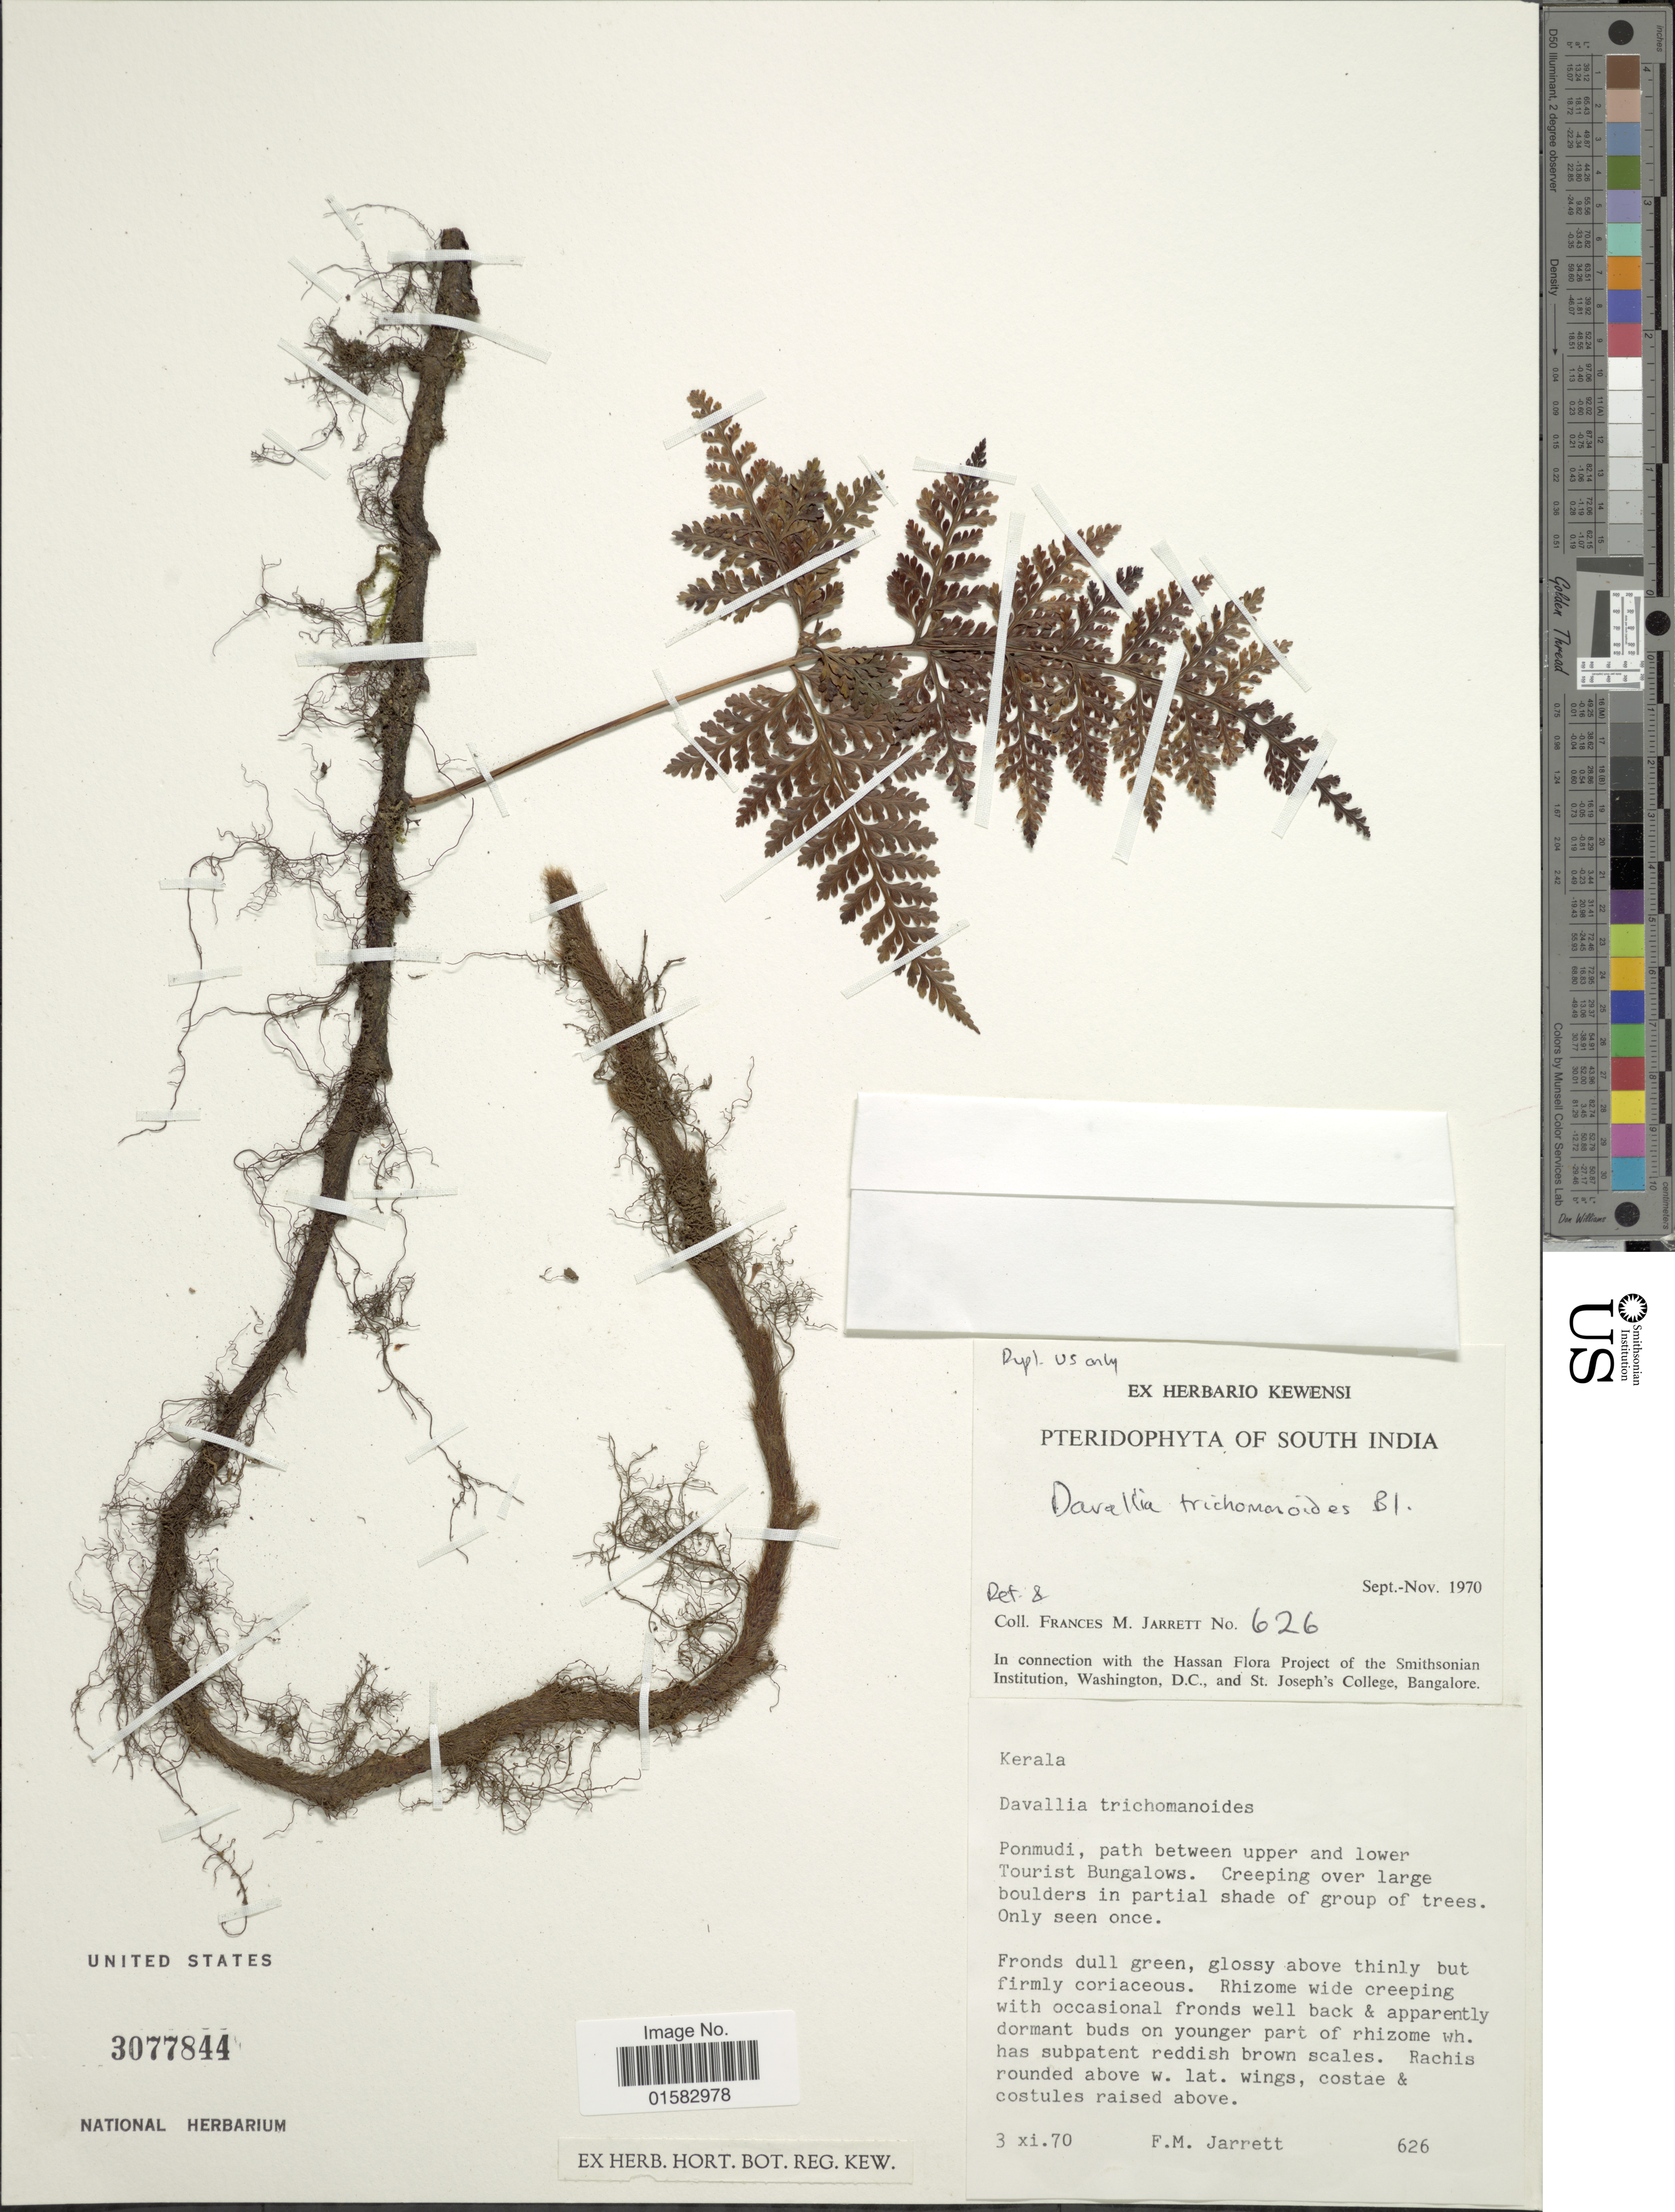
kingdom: Plantae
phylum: Tracheophyta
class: Polypodiopsida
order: Polypodiales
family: Davalliaceae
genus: Davallia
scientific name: Davallia trichomanoides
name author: Blume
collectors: F. M. Jarrett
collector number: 626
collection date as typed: Transcribed d/m/y: 3/11/70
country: India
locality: South India, Ponmudi, path between upper and lower Tourist Bungalows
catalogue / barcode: US 3077844